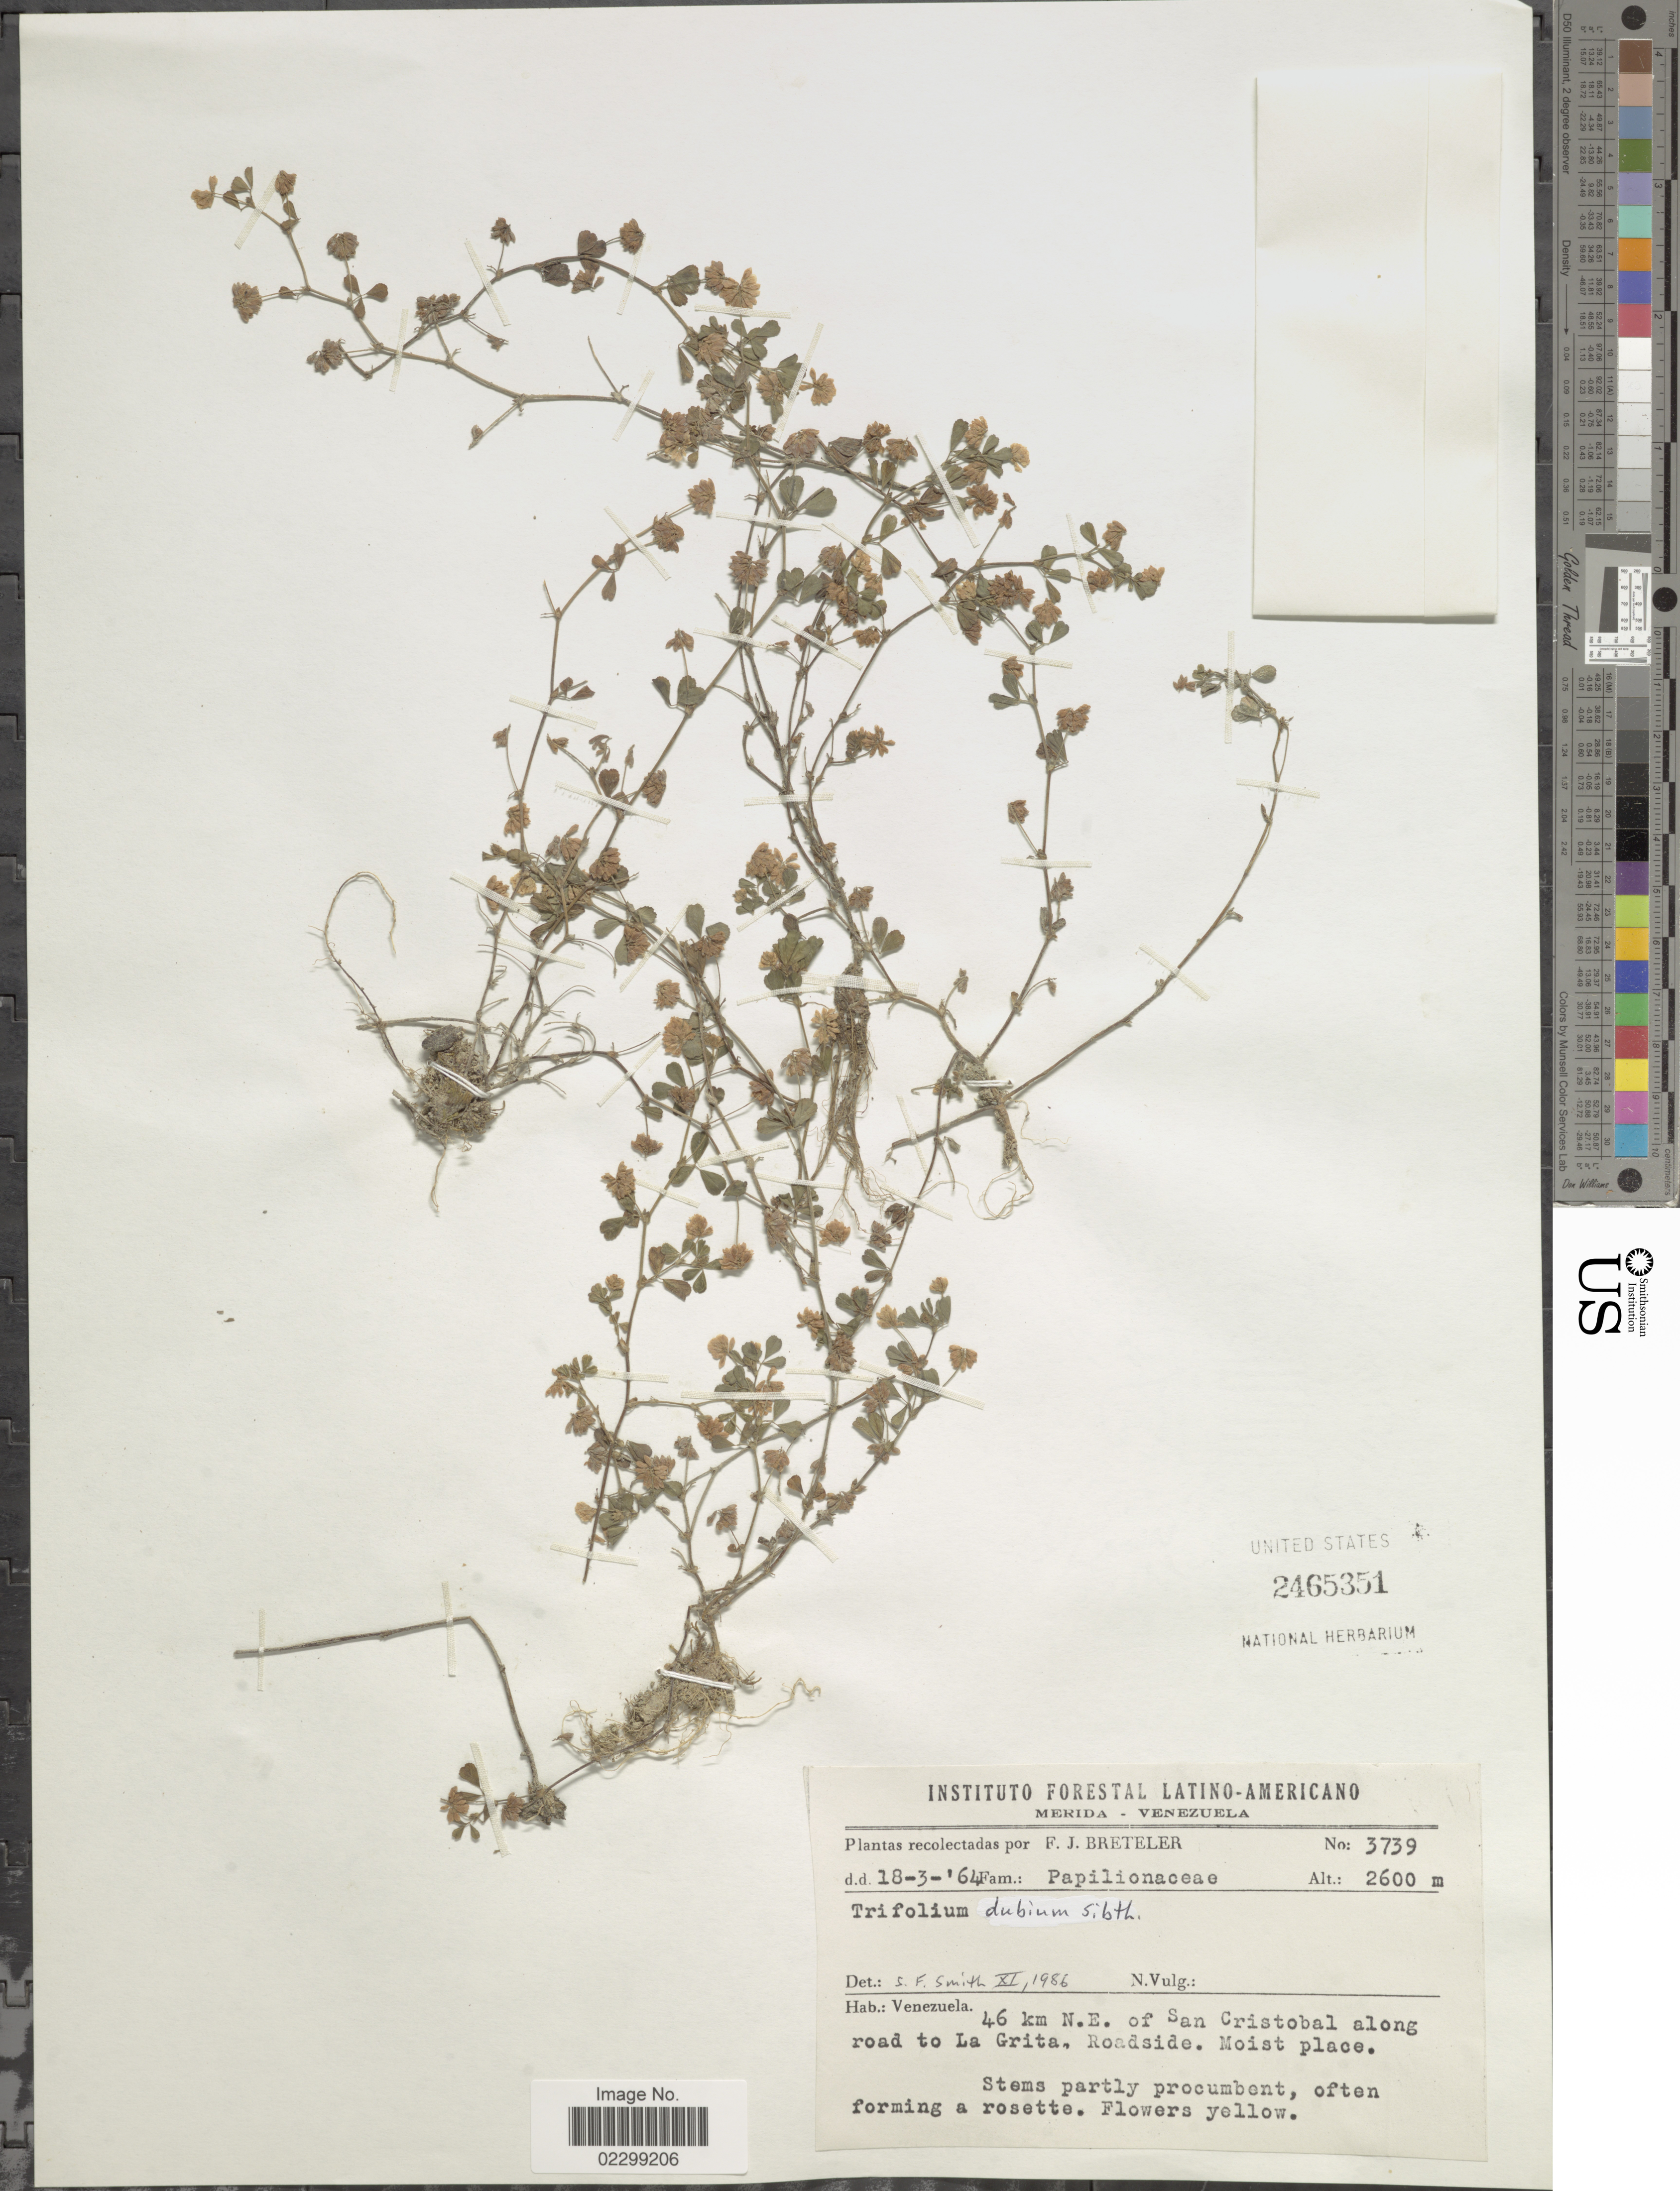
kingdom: Plantae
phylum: Tracheophyta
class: Magnoliopsida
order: Fabales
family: Fabaceae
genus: Trifolium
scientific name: Trifolium dubium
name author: Sibth.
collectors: F. J. Breteler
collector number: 3739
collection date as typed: Transcribed d/m/y: 18/3/64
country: Venezuela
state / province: Mérida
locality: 46 km N.E. of San Cristobal along road to La Grita, roadside, moist place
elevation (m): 2600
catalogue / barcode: US 2465351